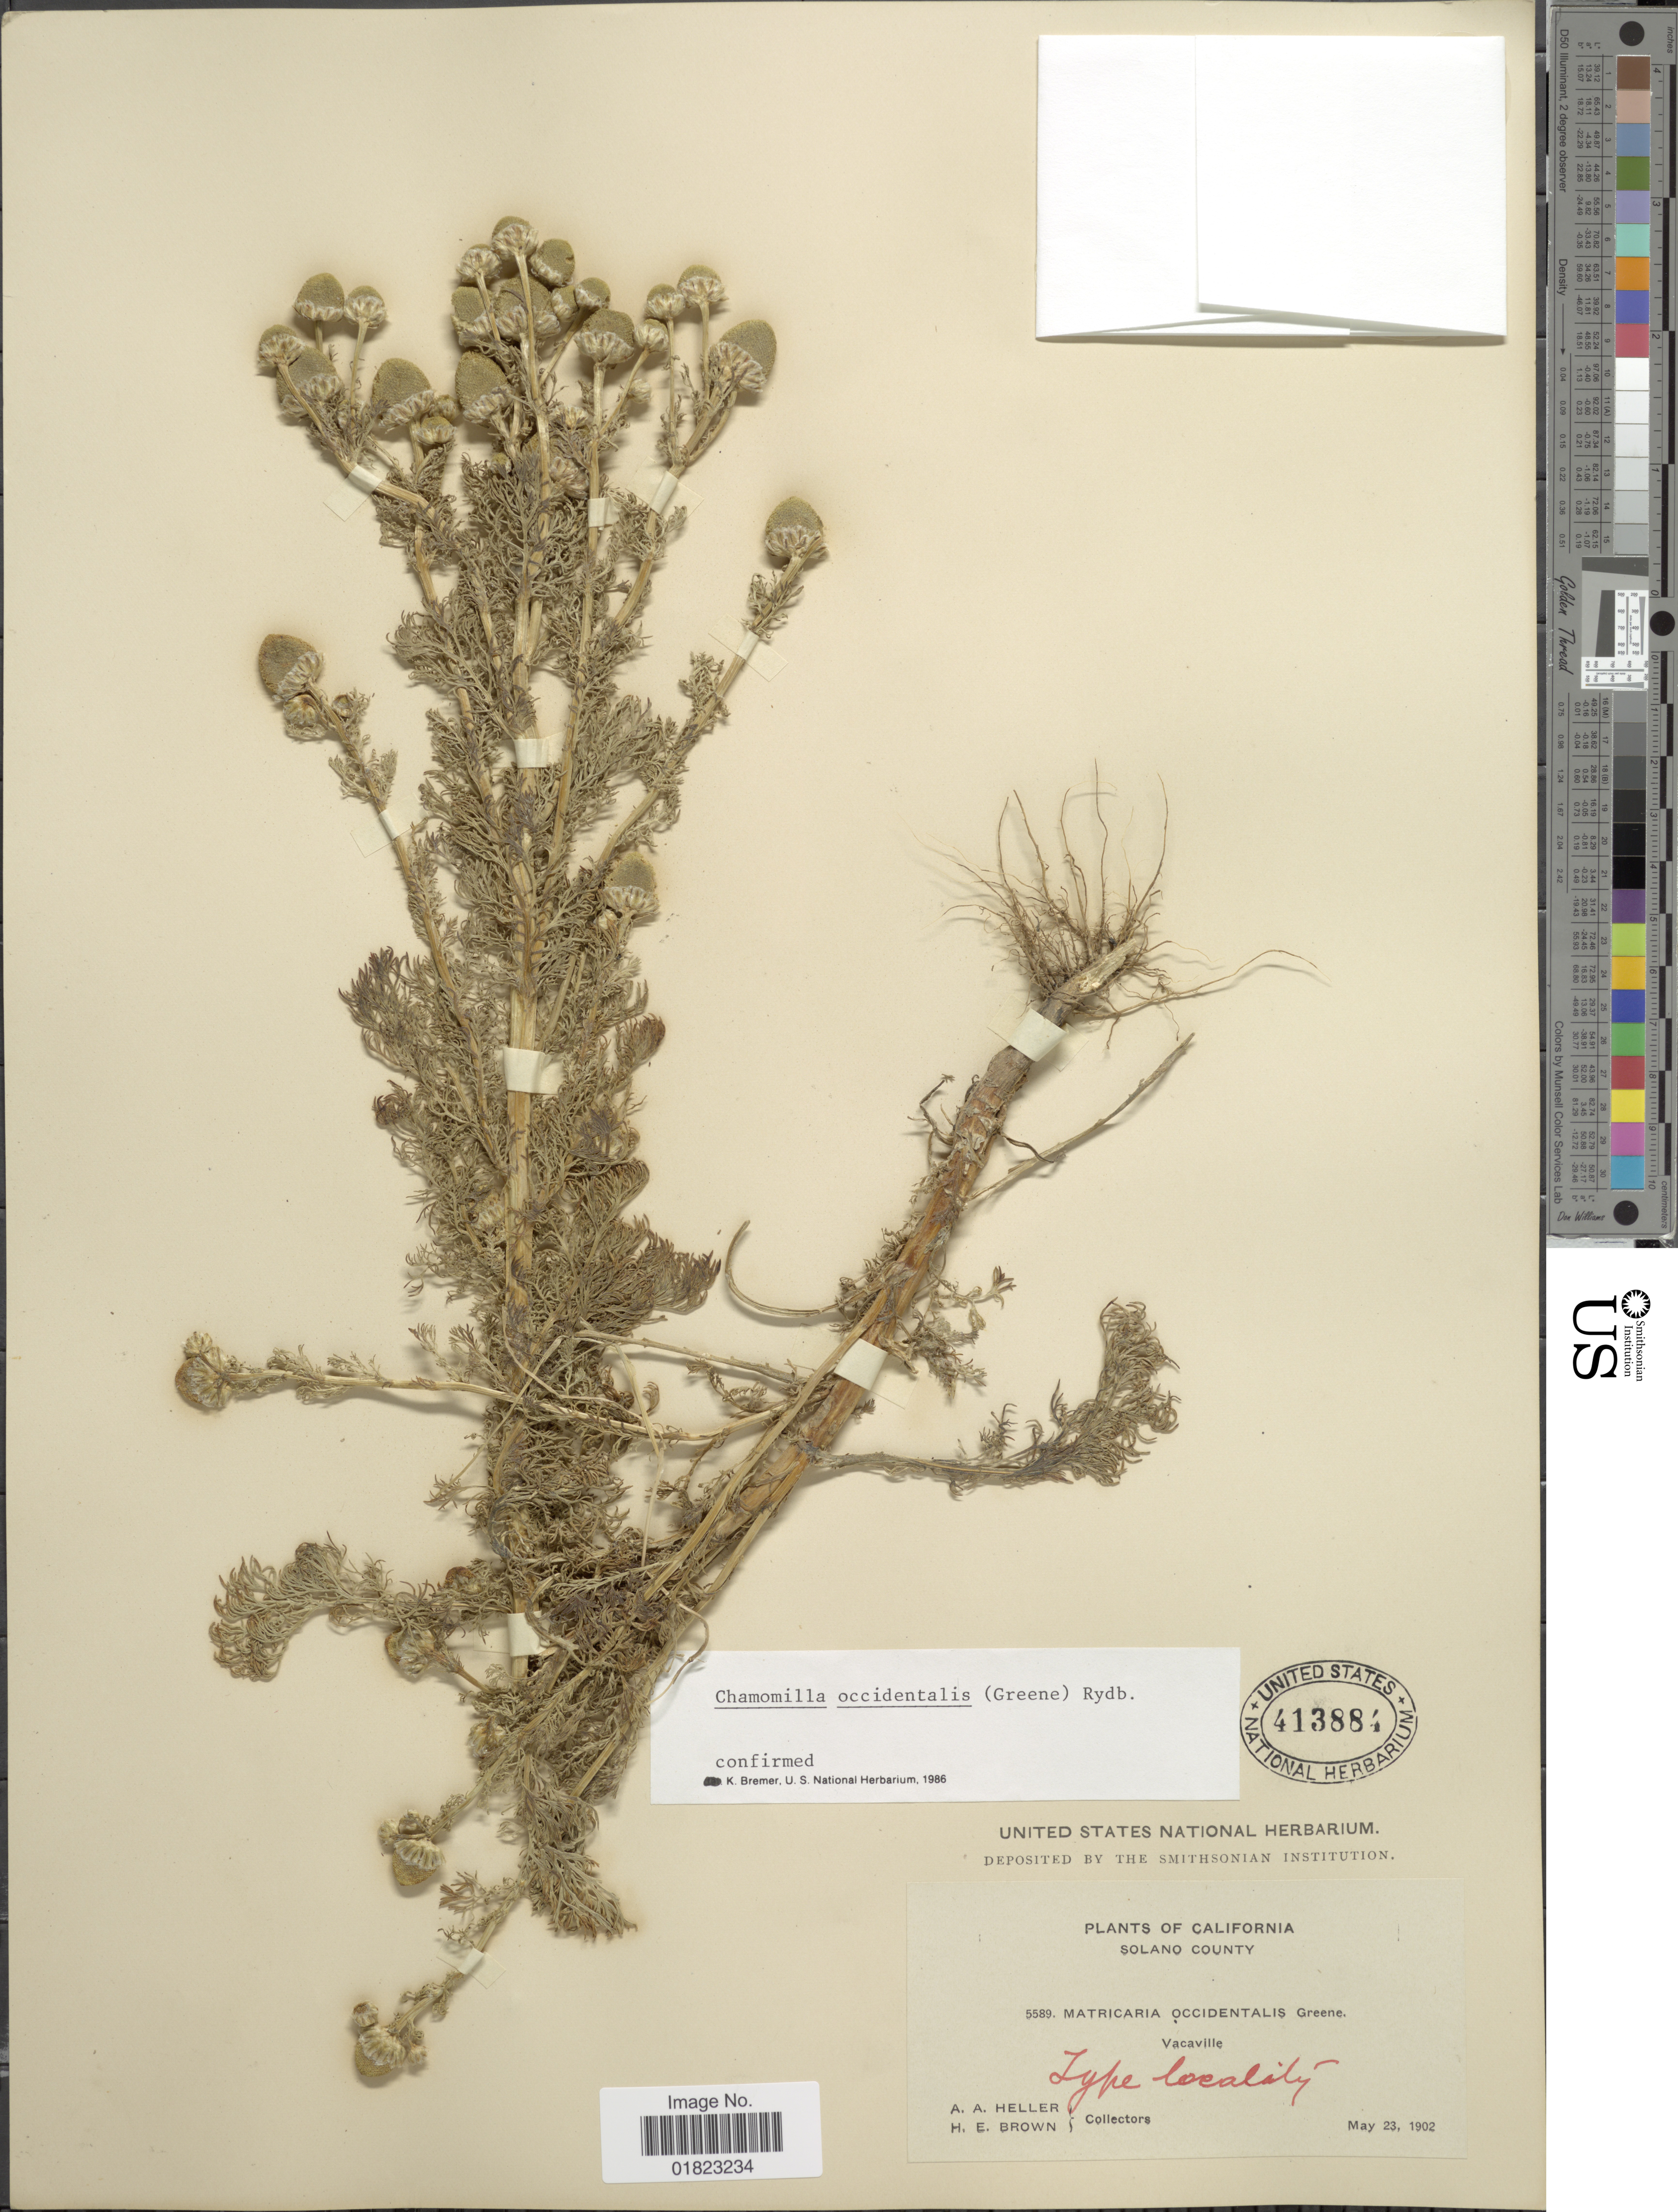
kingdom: Plantae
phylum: Tracheophyta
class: Magnoliopsida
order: Asterales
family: Asteraceae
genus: Matricaria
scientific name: Matricaria occidentalis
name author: Greene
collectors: A. A. Heller & H. E. Brown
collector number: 5589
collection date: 1902-05-23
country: United States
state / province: California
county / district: Solano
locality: Solano County. Vacaville.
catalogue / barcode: US 413884